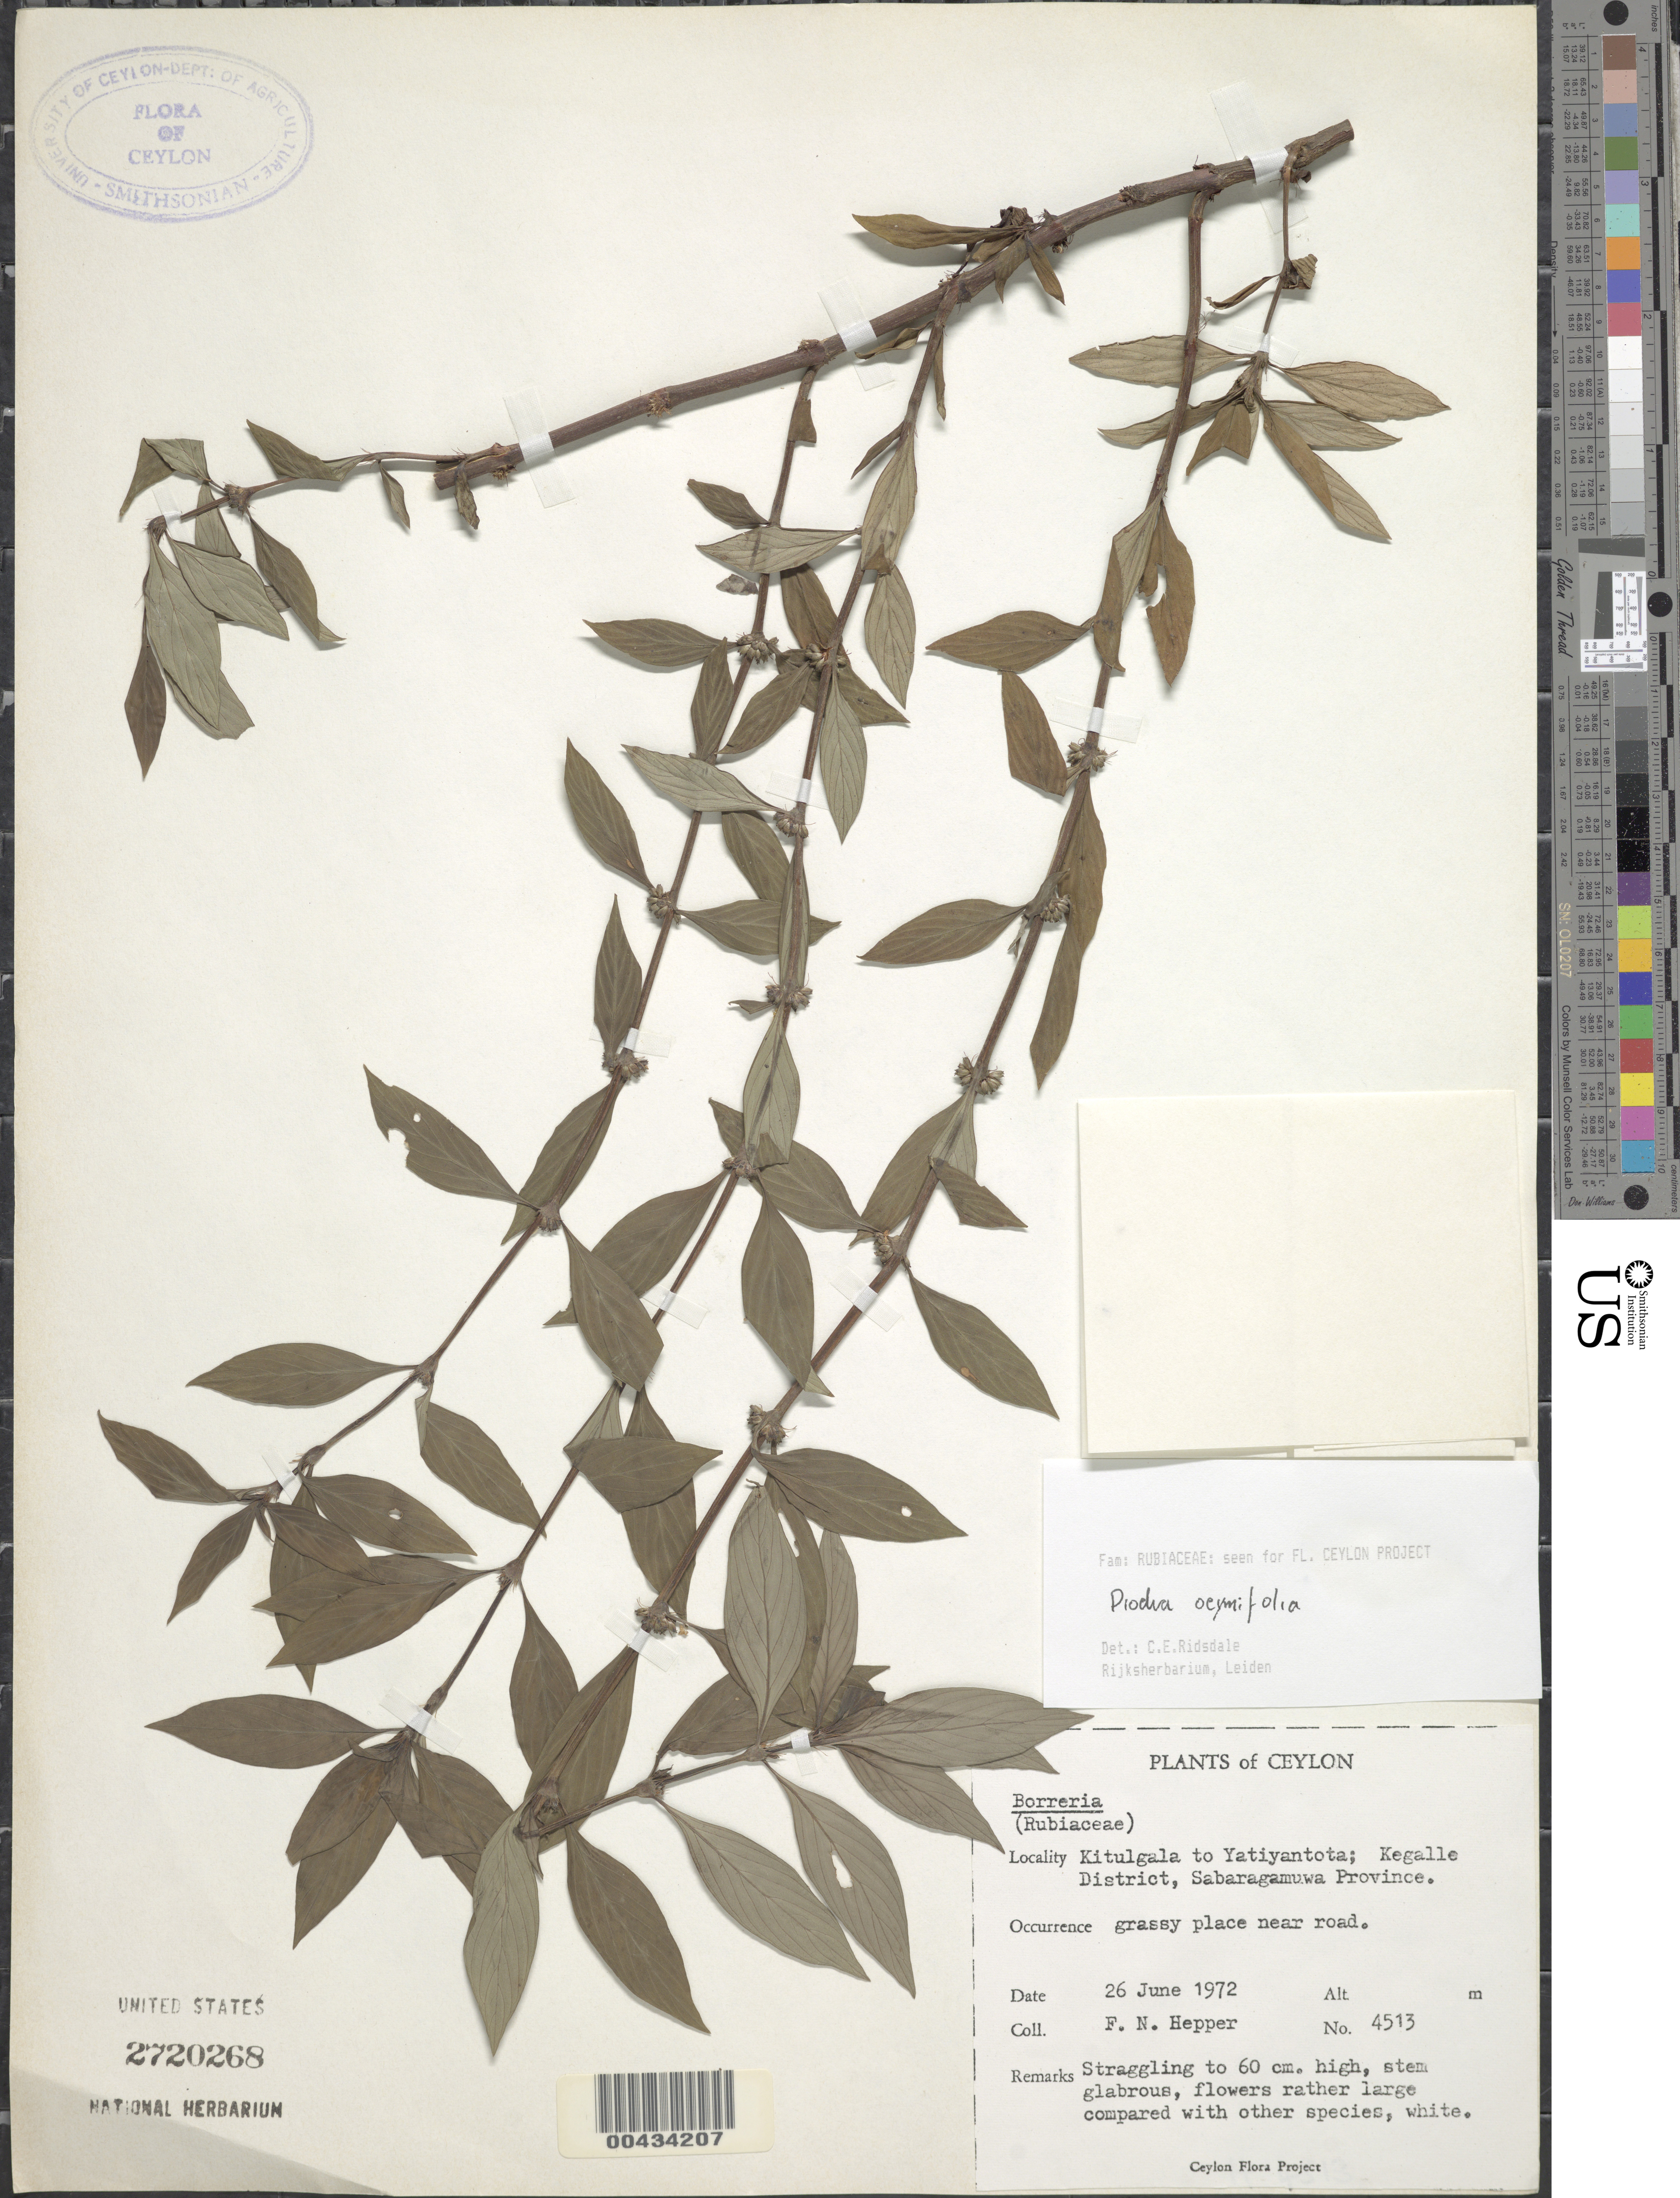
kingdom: Plantae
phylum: Tracheophyta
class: Magnoliopsida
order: Gentianales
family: Rubiaceae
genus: Diodia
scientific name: Diodia ocymifolia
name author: (Willd.) Bremek.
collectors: F. Hepper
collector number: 4513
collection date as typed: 26 Jun 1972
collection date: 1972-06-26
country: Sri Lanka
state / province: Sabaragamuwa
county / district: Kegalla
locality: Kitulgala to Yatiyantota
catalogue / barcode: US 2720268